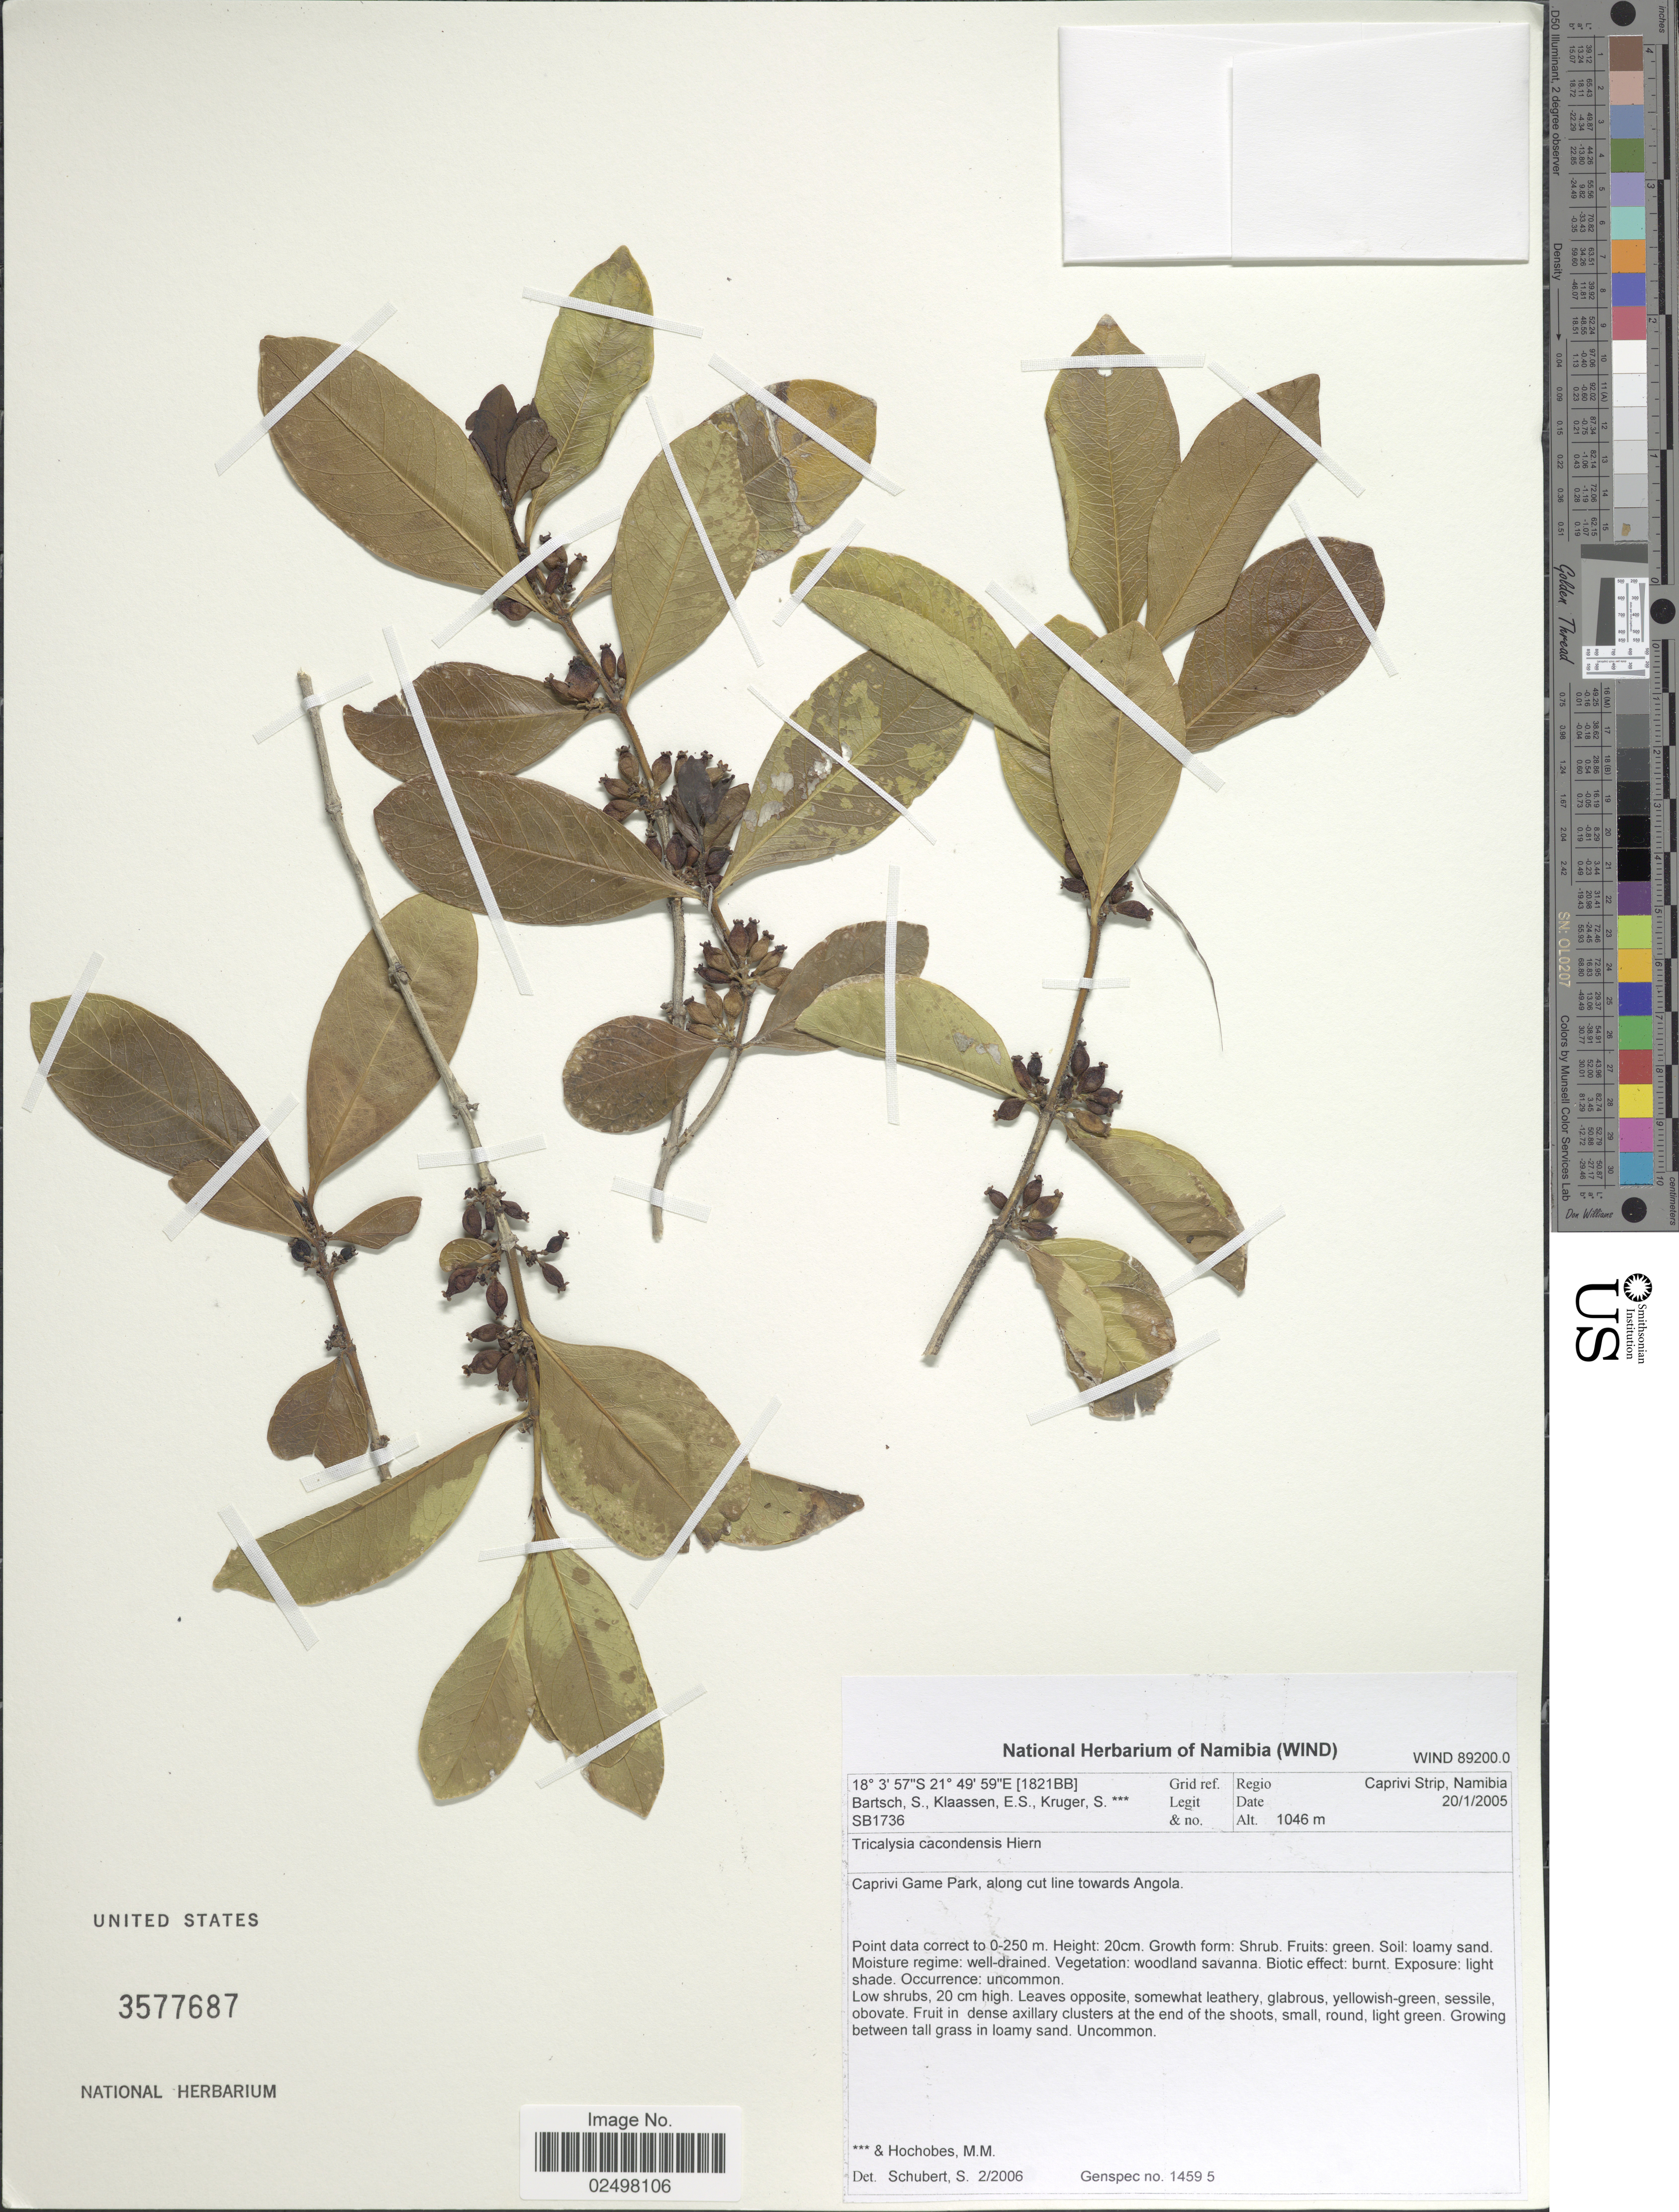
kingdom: Plantae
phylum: Tracheophyta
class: Magnoliopsida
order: Gentianales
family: Rubiaceae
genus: Tricalysia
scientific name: Tricalysia cacondensis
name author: Hiern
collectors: S. Bartsch, E. S. Klaassen & S. Kruger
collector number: SB1736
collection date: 2005-01-20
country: Namibia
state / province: Caprivi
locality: Caprivi Strip, Caprivi Game Park, along cut line towards Angola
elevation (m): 1046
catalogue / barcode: US 3577687